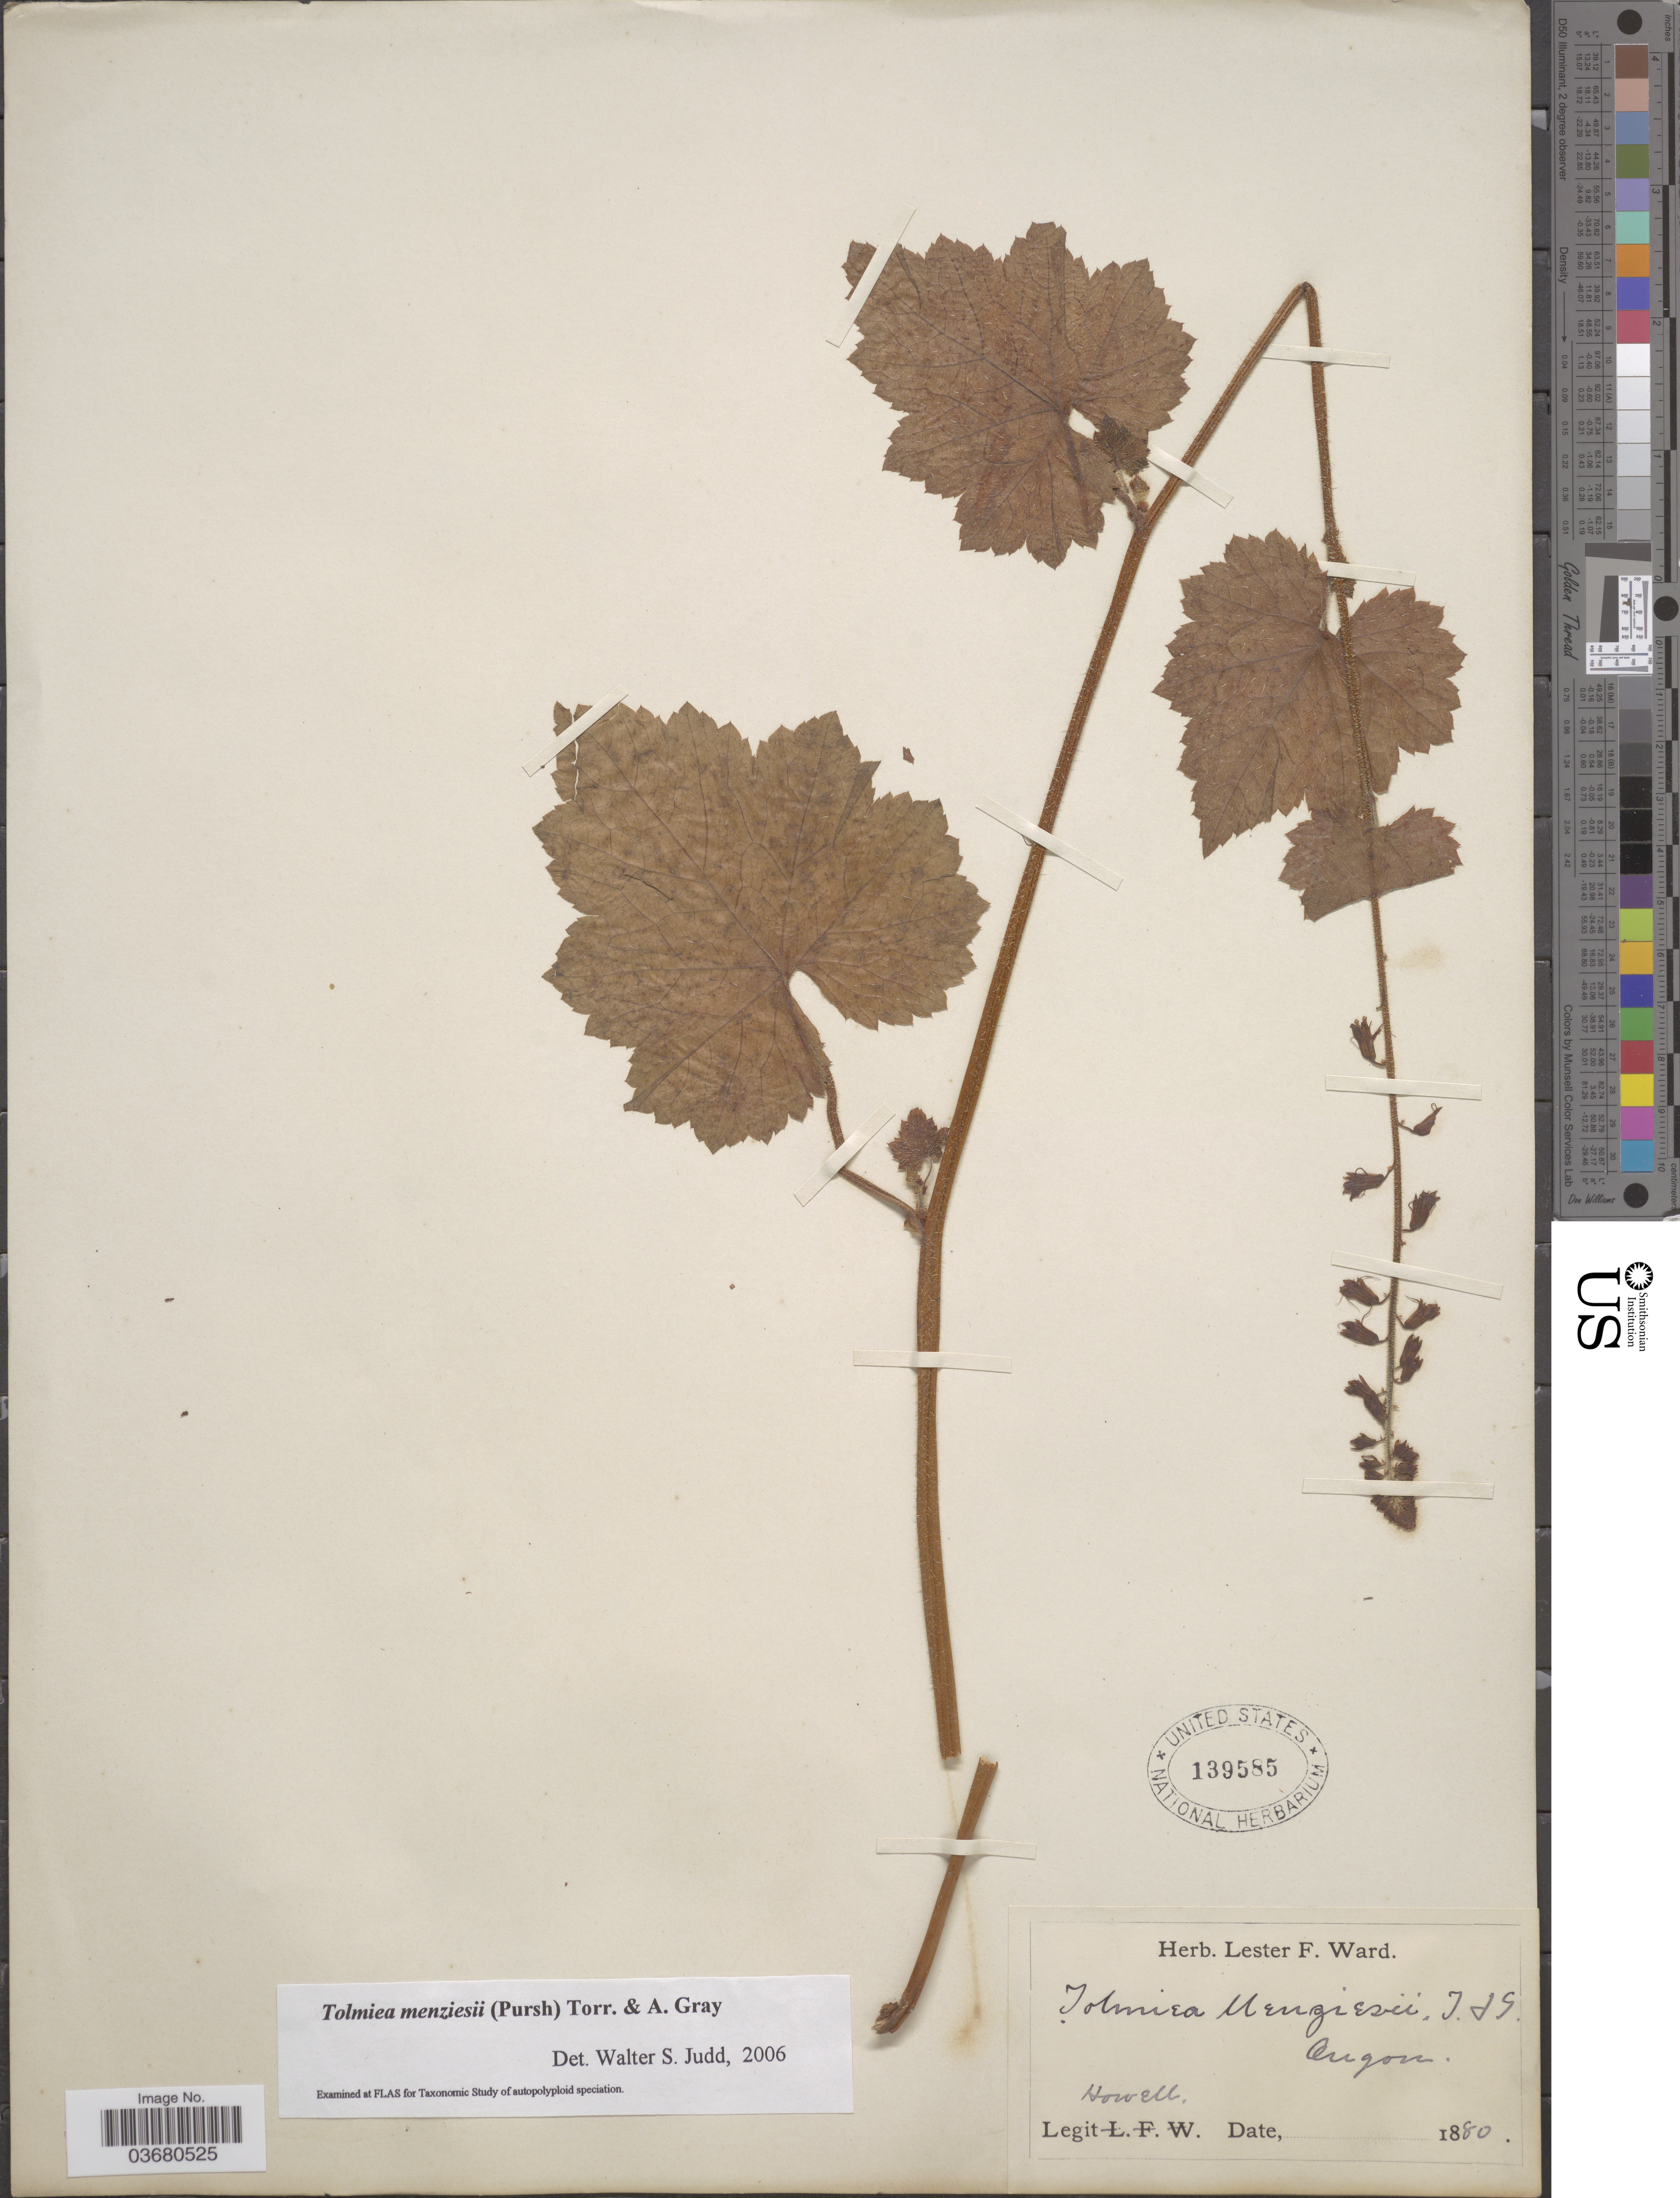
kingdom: Plantae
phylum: Tracheophyta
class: Magnoliopsida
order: Saxifragales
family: Saxifragaceae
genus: Tolmiea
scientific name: Tolmiea menziesii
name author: (Pursh) Torr. & A. Gray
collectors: -. Howell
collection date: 1880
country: United States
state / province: Oregon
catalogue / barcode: US 139585